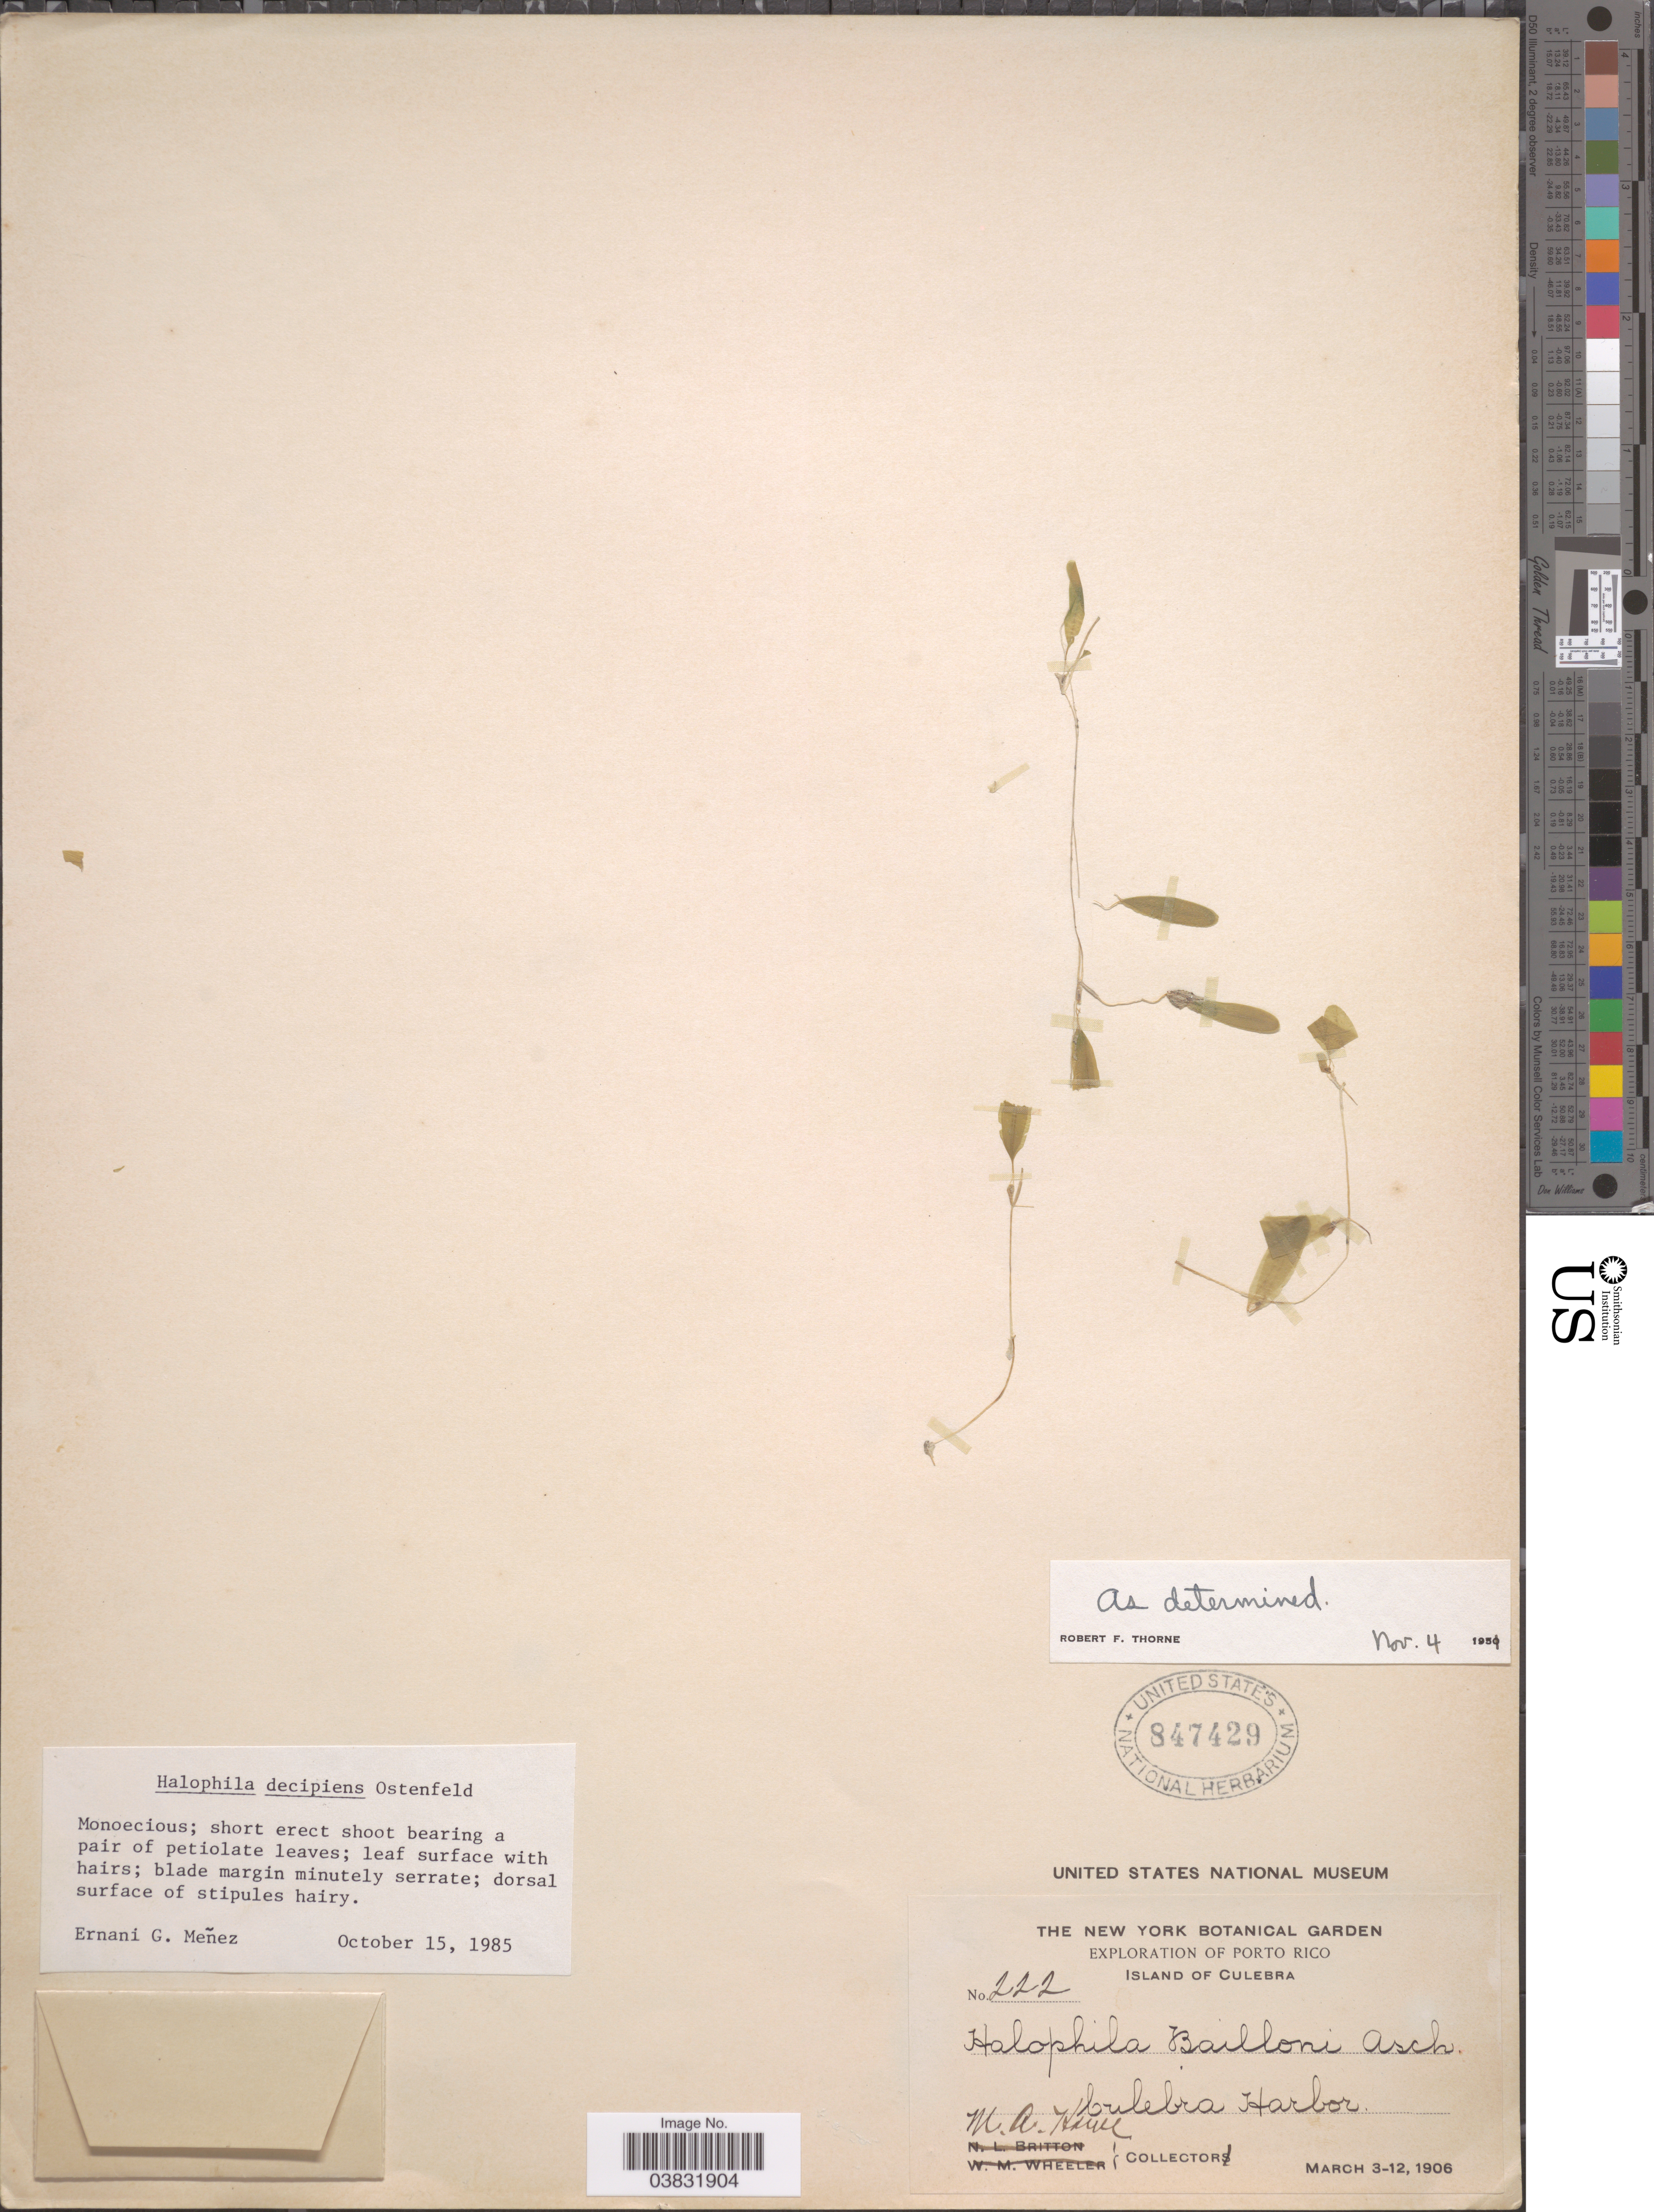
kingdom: Plantae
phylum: Tracheophyta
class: Liliopsida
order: Alismatales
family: Hydrocharitaceae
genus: Halophila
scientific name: Halophila baillonis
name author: Asch. ex Dickie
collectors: M. A. Howe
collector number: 222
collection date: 1906-03-03/1906-03-12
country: Puerto Rico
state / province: Culebra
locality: Culebra Harbor.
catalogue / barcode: US 847429